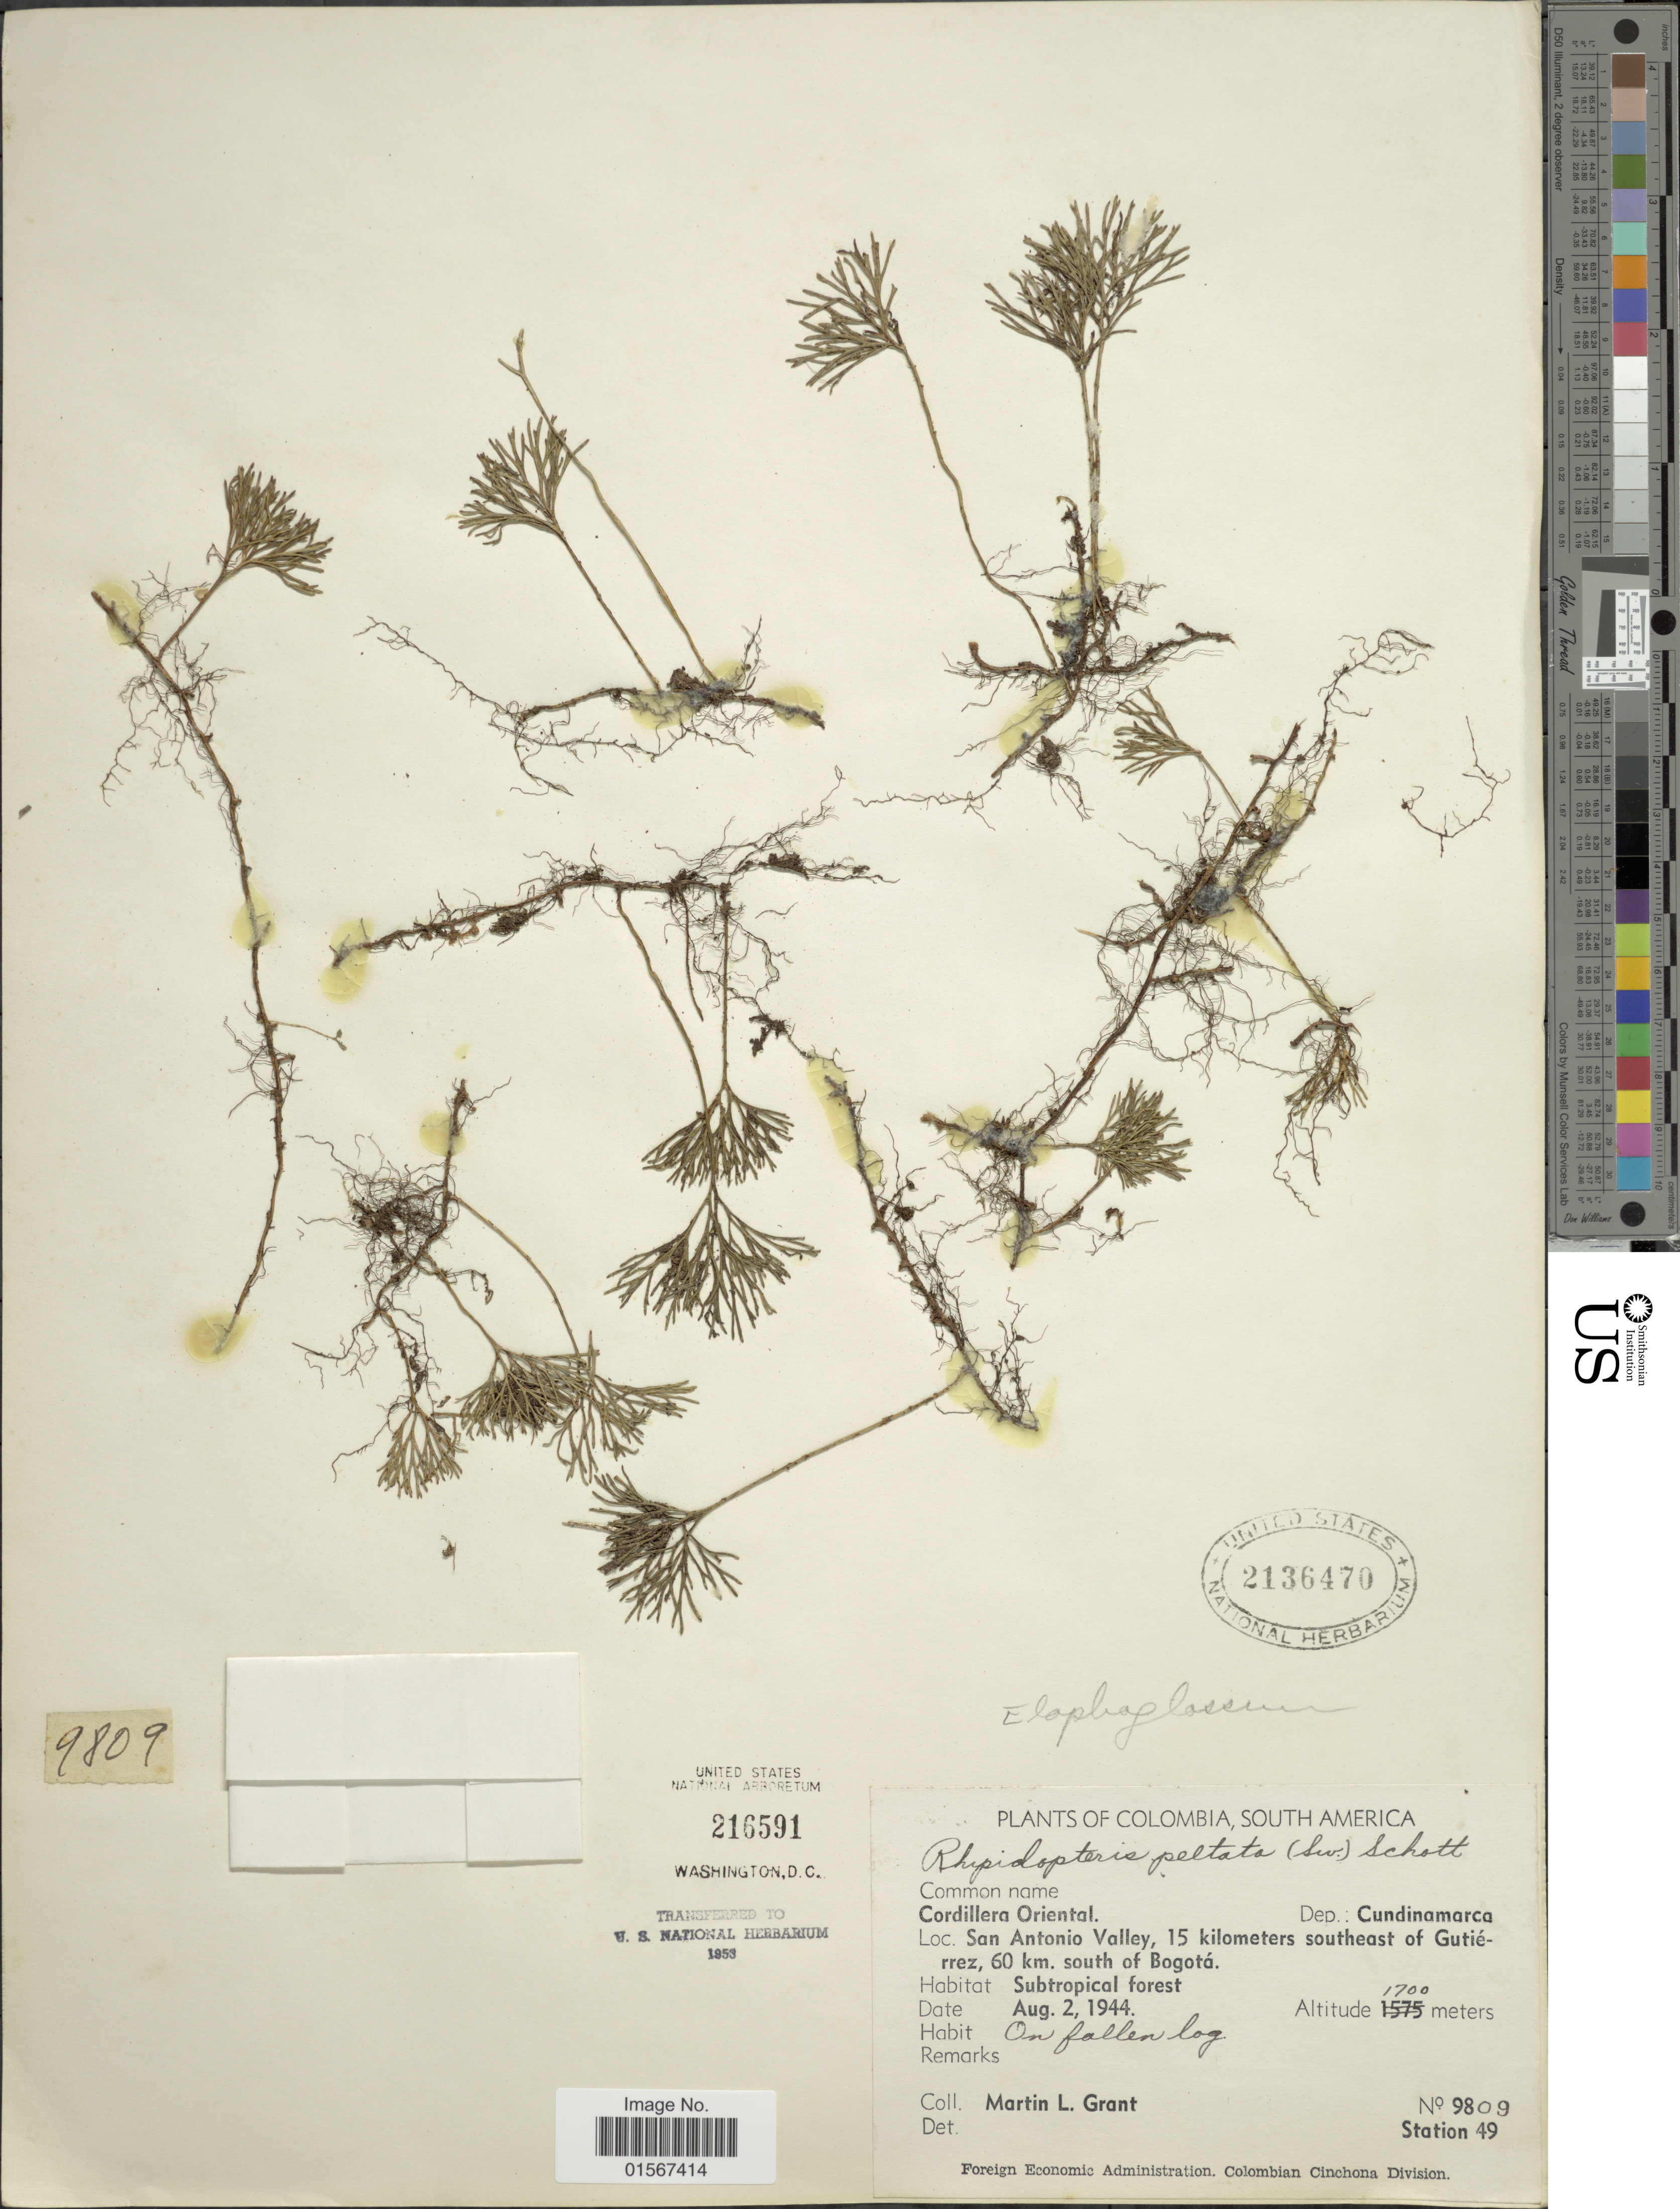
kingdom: Plantae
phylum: Tracheophyta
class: Polypodiopsida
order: Polypodiales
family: Dryopteridaceae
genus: Elaphoglossum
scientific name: Elaphoglossum peltatum f. peltatum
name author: (Sw.) Urb.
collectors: M. L. Grant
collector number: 9808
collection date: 1944-08-02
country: Colombia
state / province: Cundinamarca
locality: Colombia, South America, Cordillera Oriental, Dep. Cundinamarca, San Antonio Valley, 15 kilometers southeast of Gutiérrez, 60 km. south of Bogotá.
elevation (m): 1700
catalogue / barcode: US 2136470